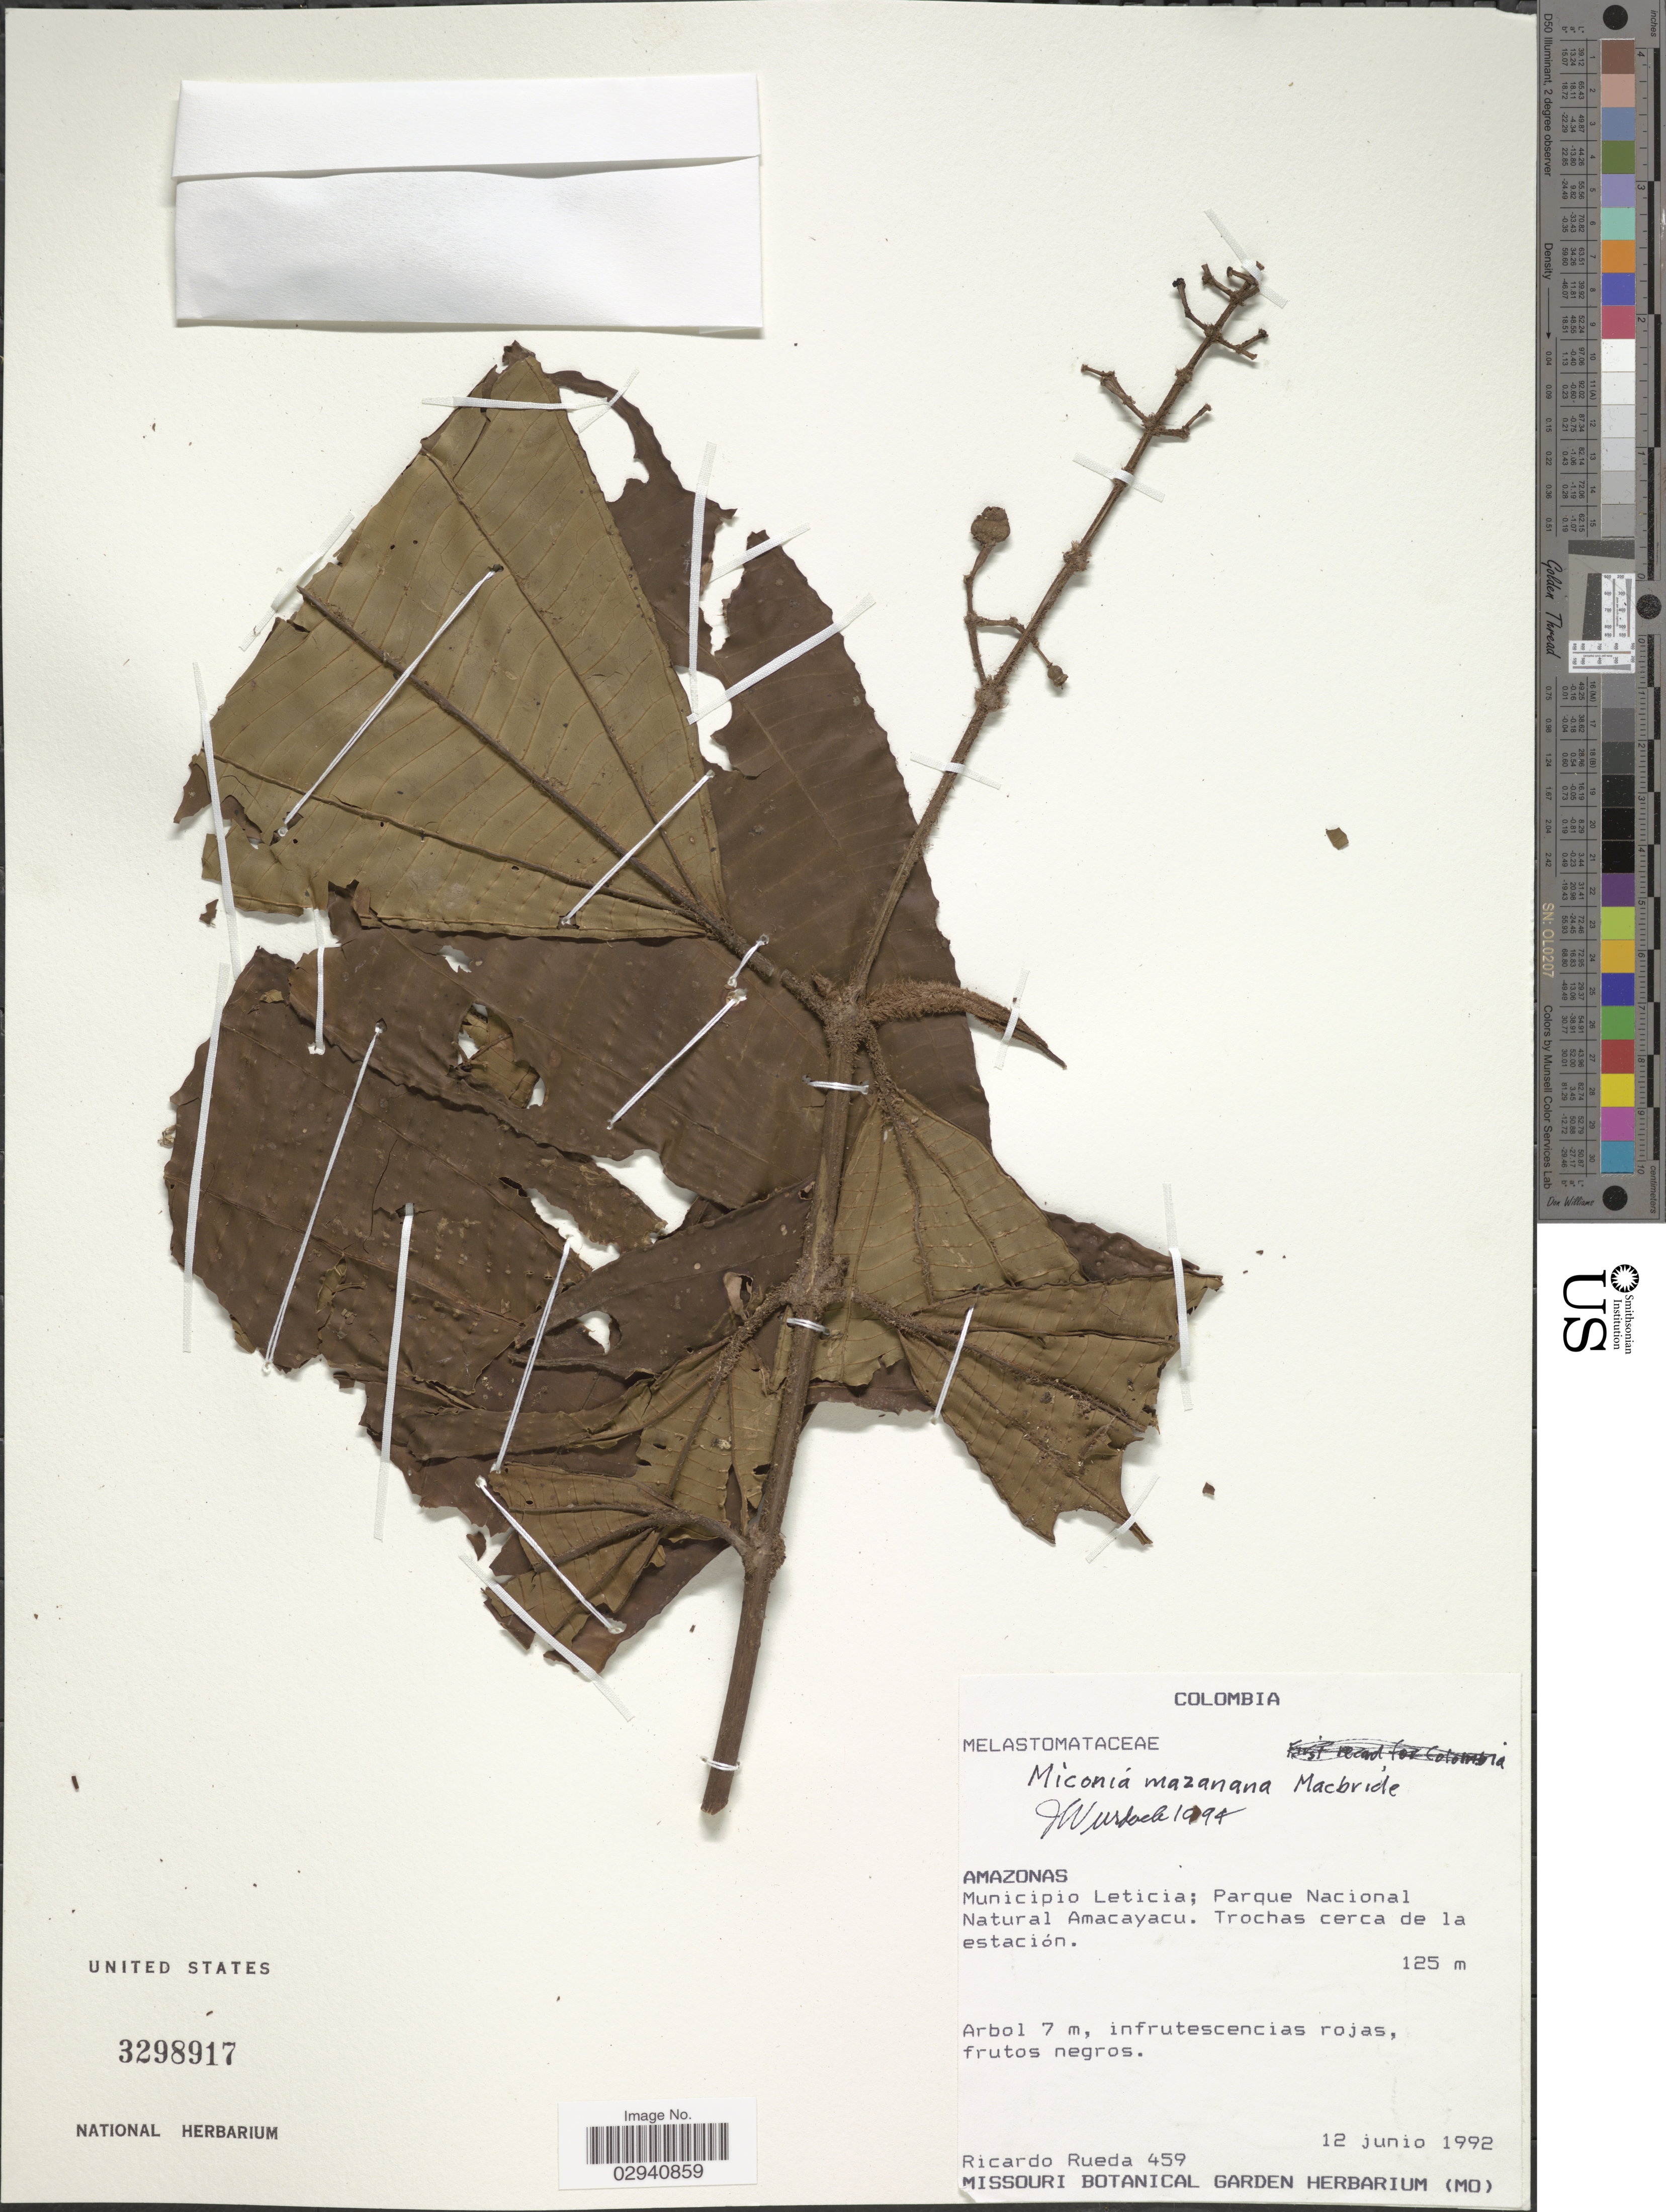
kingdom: Plantae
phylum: Tracheophyta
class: Magnoliopsida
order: Myrtales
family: Melastomataceae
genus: Miconia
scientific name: Miconia mazanana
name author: J.F. Macbr.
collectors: R. Rueda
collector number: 459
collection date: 1992-06-12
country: Colombia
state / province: Amazônas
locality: Municipio Leticia; Parque Nacional Natural Amacayacu.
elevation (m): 125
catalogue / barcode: US 3298917